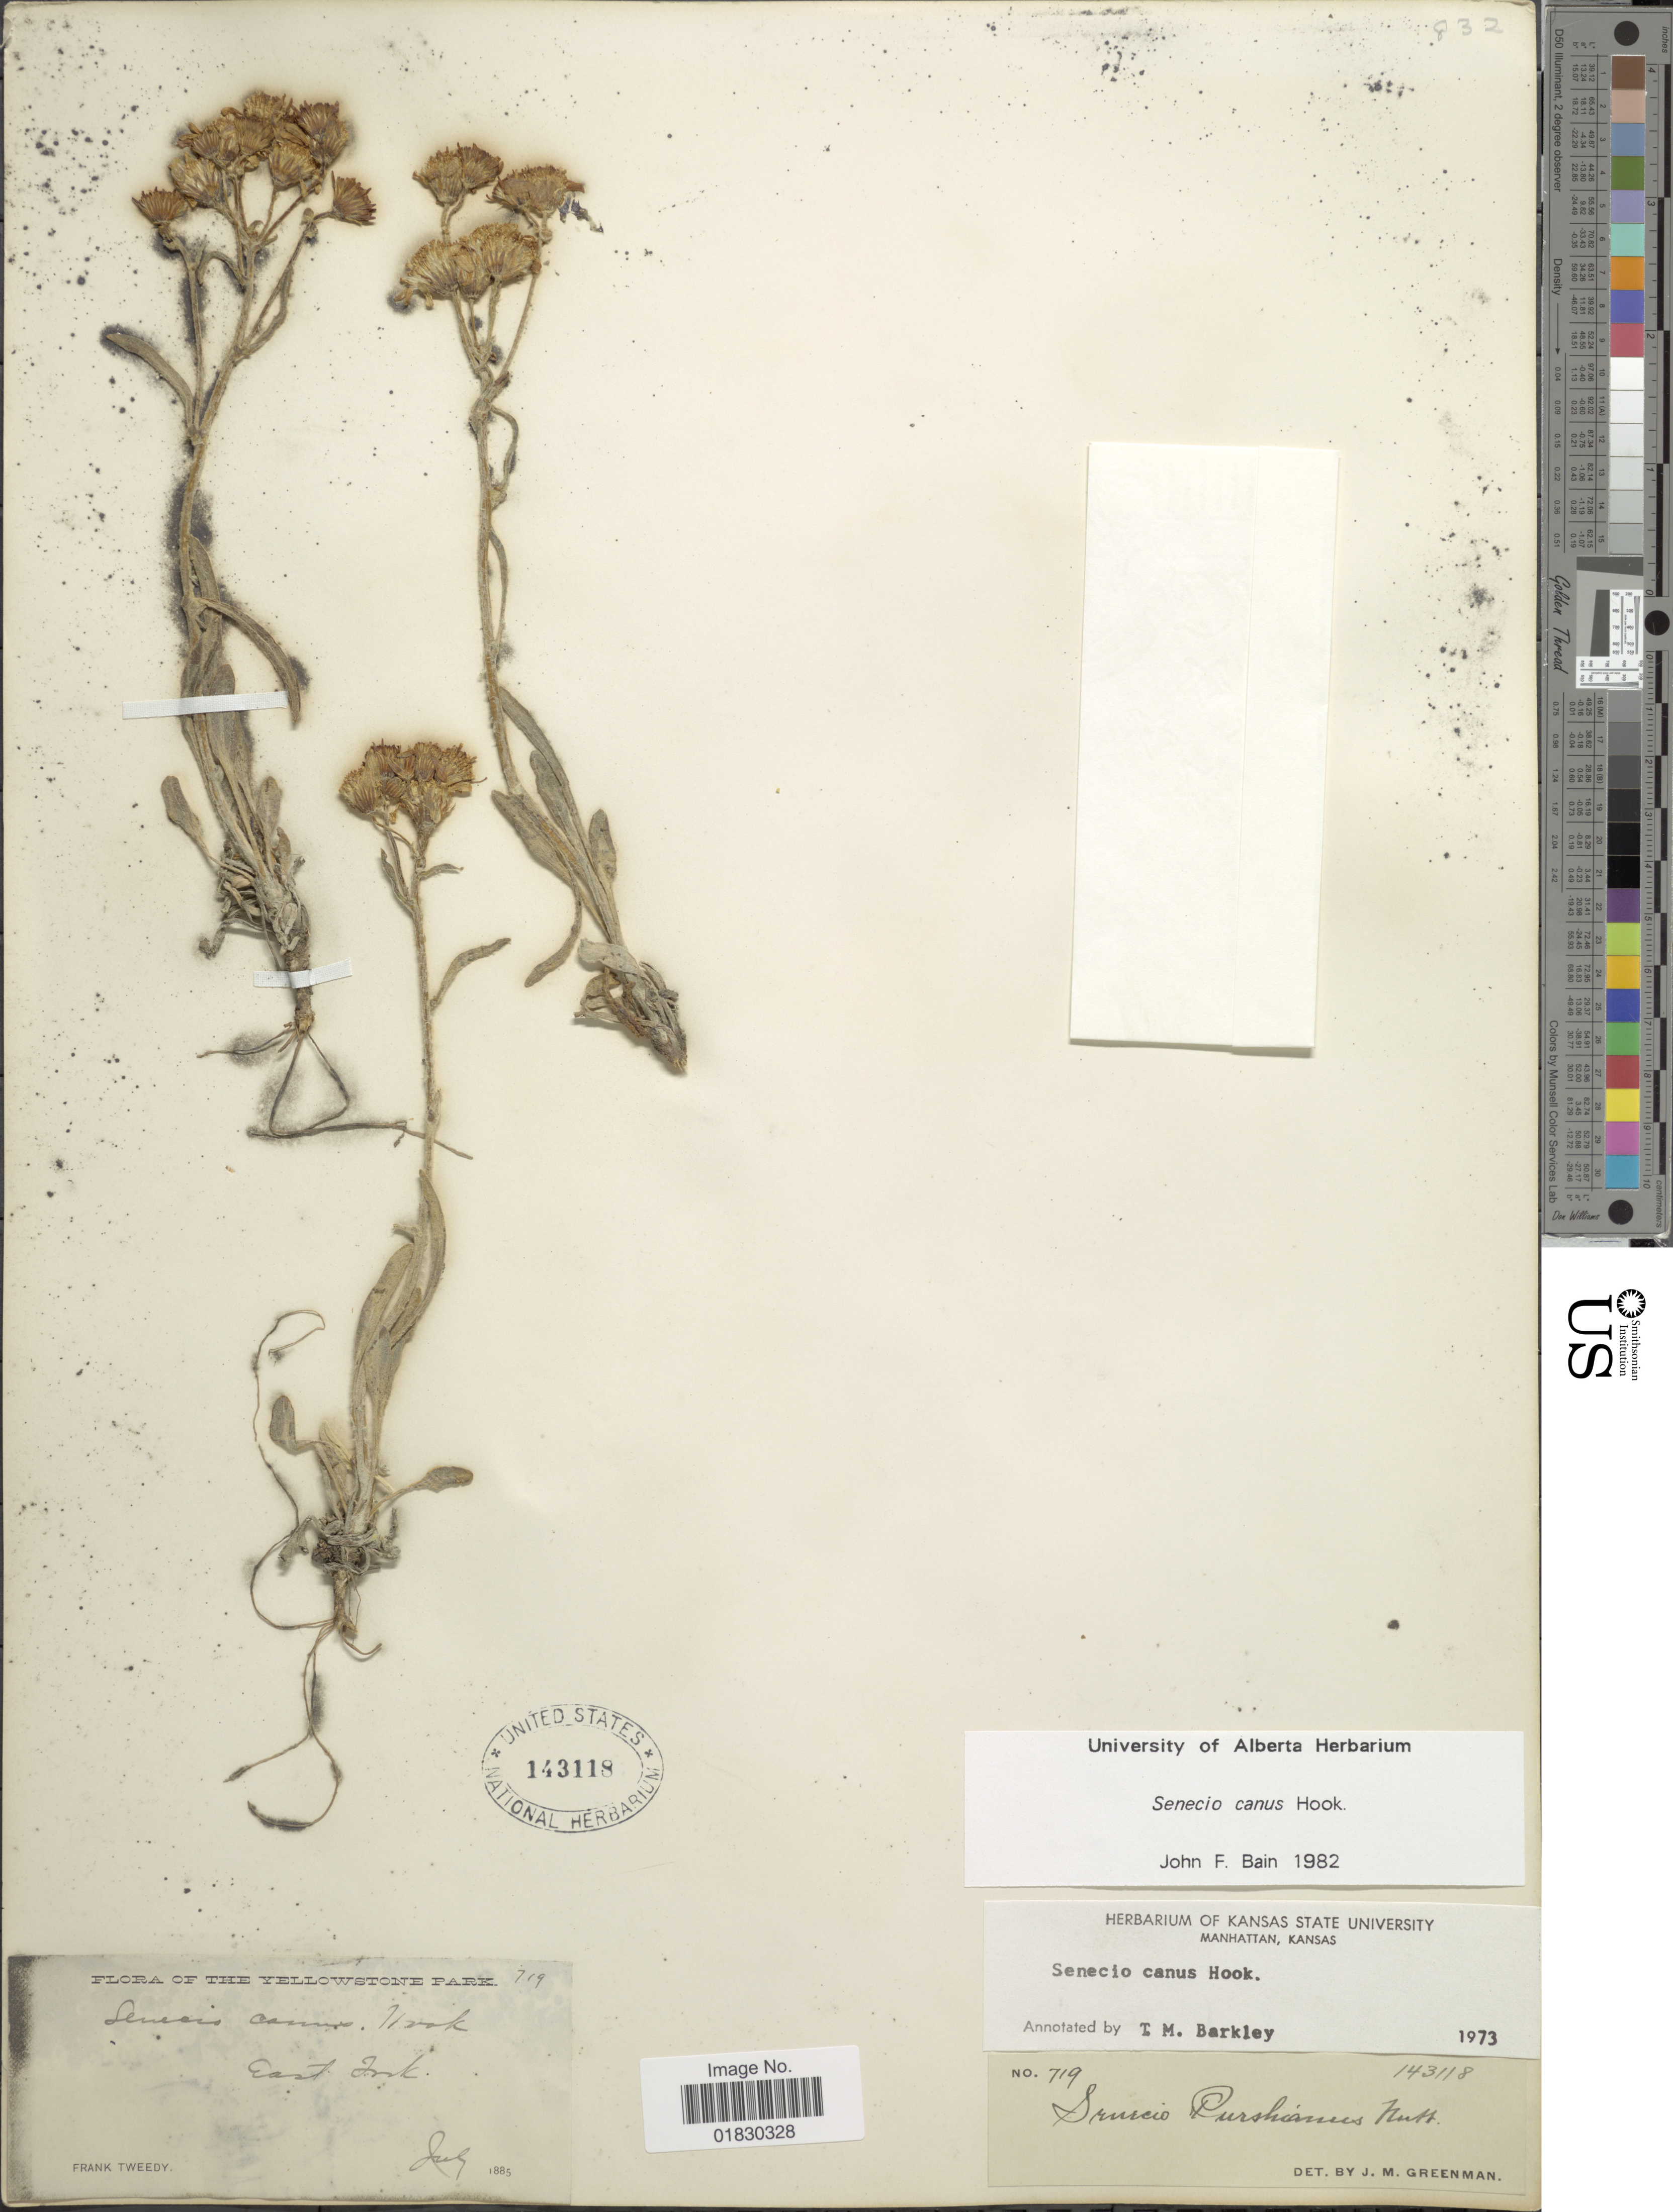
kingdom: Plantae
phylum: Tracheophyta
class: Magnoliopsida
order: Asterales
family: Asteraceae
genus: Packera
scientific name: Packera cana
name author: (Hook.) W.A. Weber & Á. Löve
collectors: F. Tweedy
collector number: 719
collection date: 1885-07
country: United States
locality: The Yellowstone Park, East Fork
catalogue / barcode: US 143118